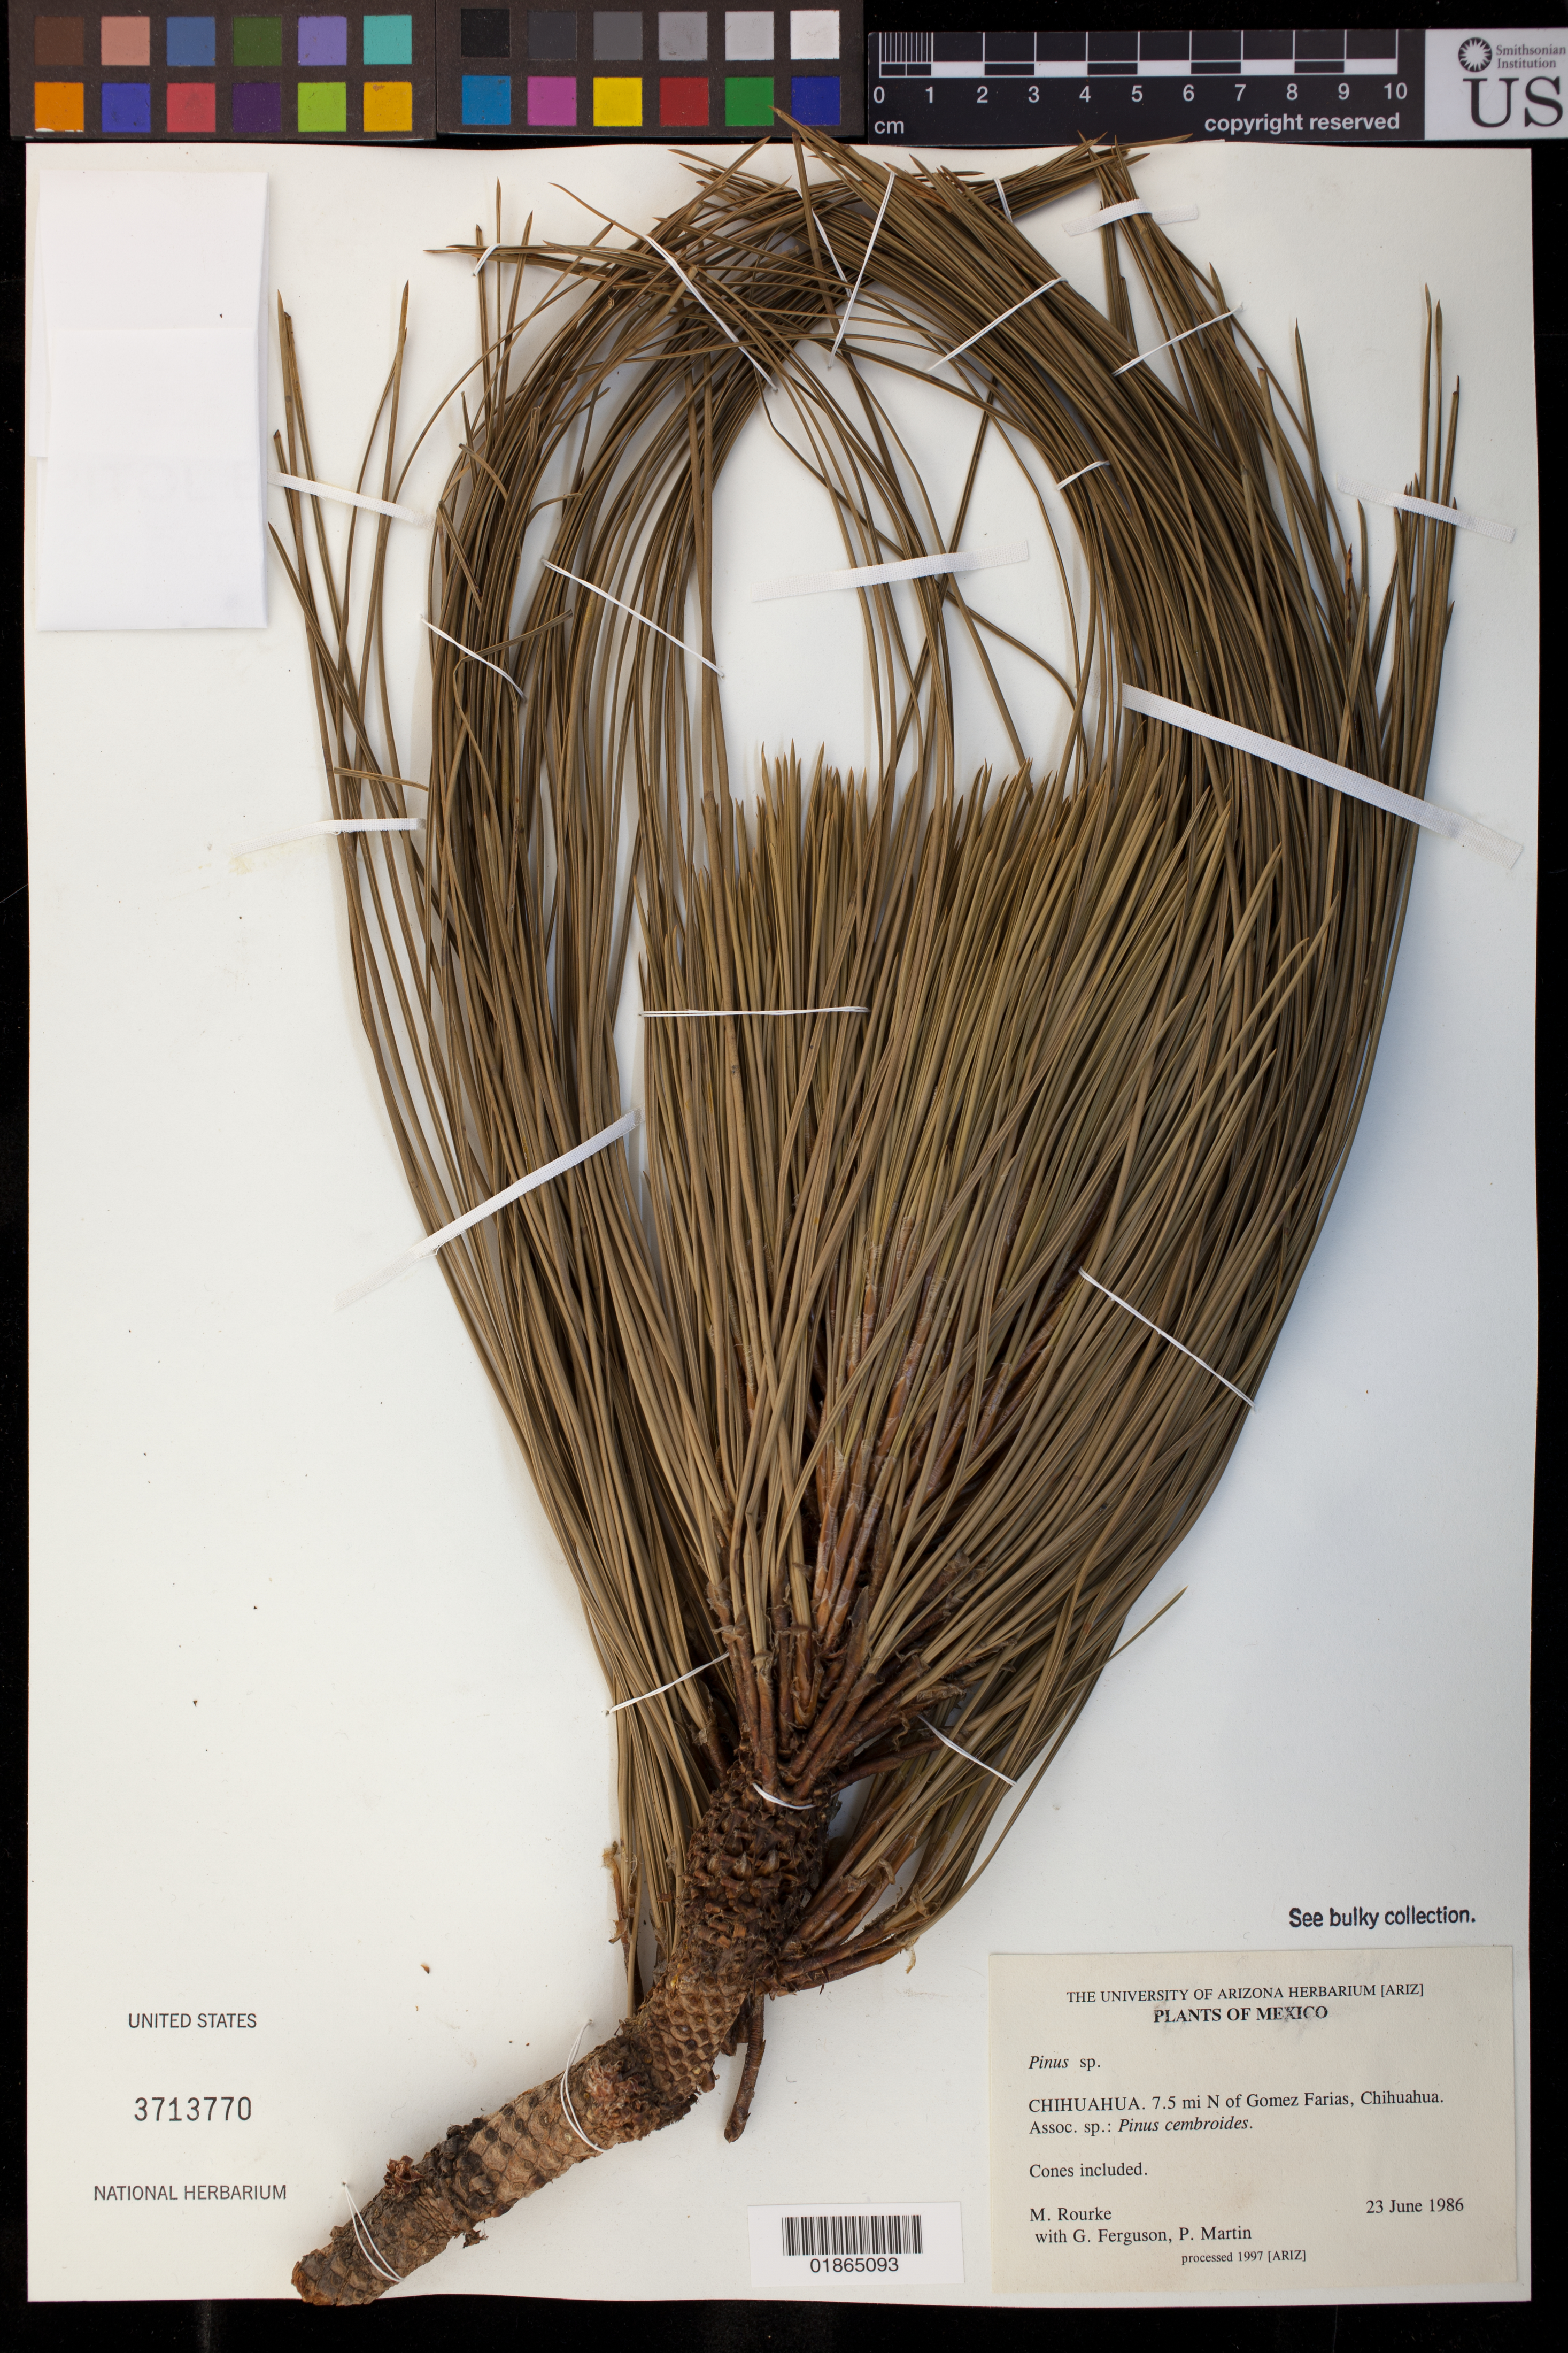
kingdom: Plantae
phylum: Tracheophyta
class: Pinopsida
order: Pinales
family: Pinaceae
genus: Pinus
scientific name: Pinus sp.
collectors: M. Rourke, G. Ferguson & P. Martin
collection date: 1986-06-23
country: Mexico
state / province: Chihuahua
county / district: Gómez Farías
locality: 7.5 mi N of Gomez Farias, Chihuahua.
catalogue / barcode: US 3713770